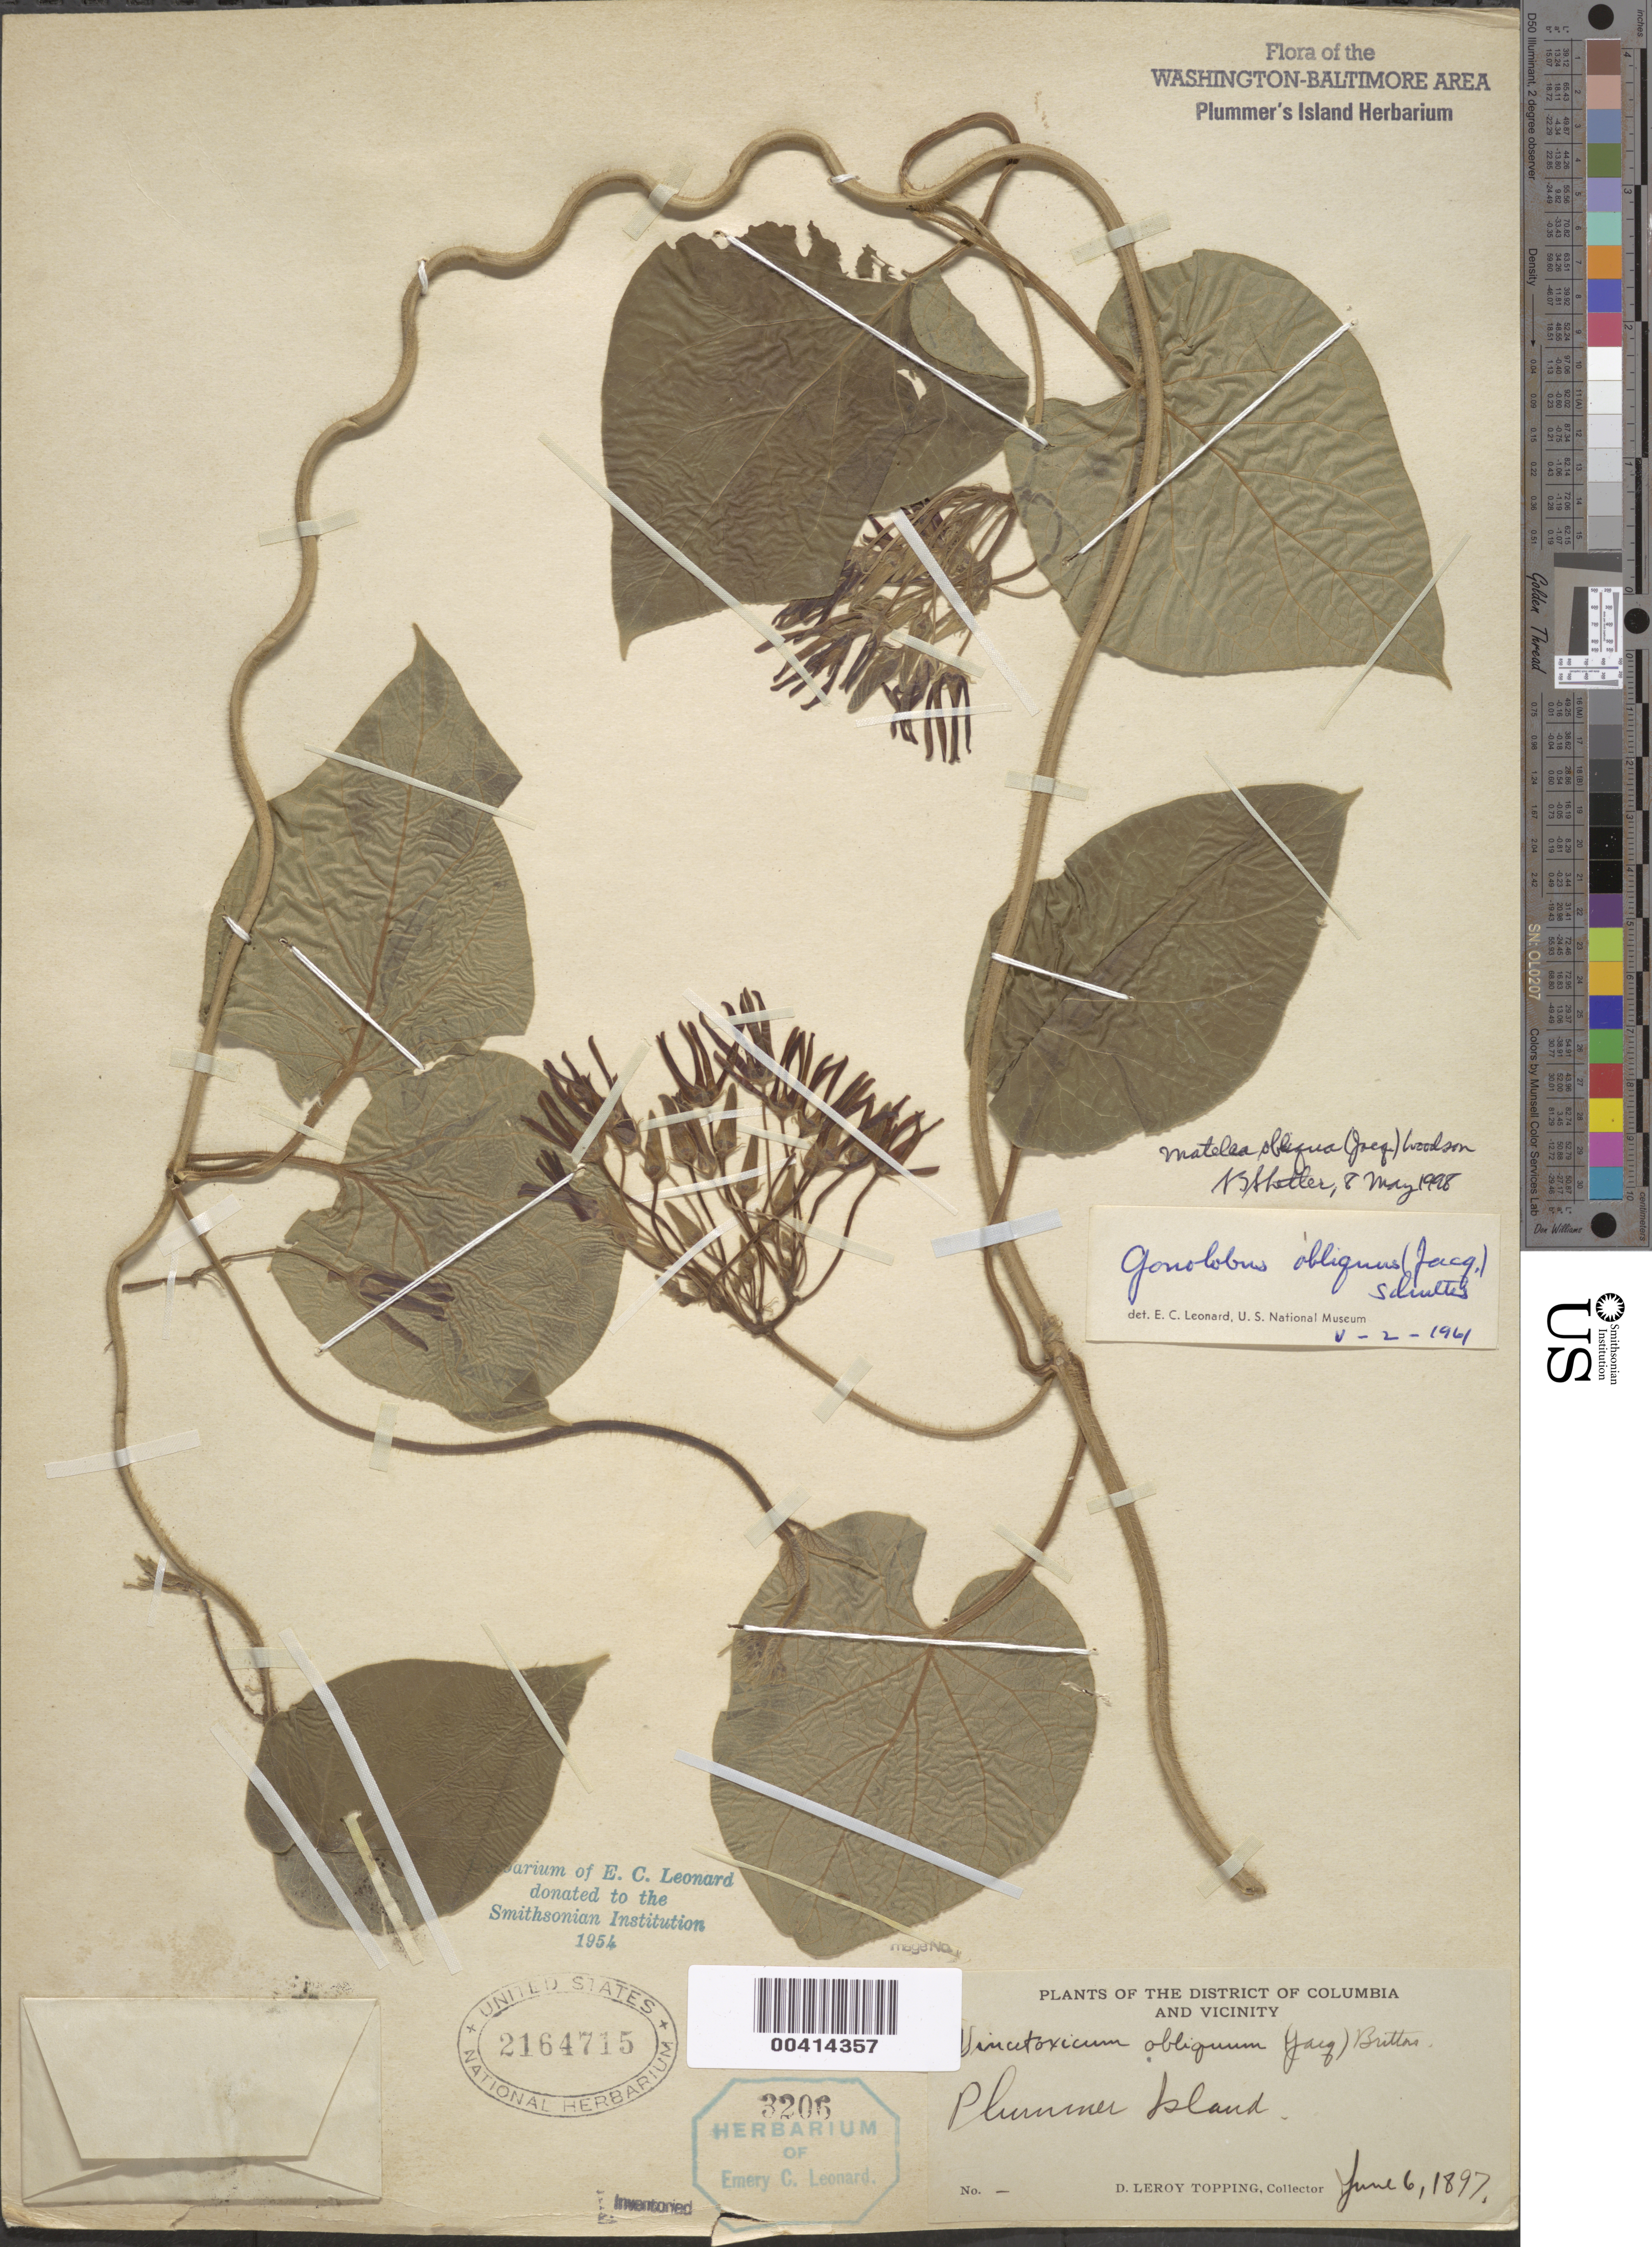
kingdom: Plantae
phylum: Tracheophyta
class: Magnoliopsida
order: Gentianales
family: Apocynaceae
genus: Matelea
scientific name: Matelea obliqua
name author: (Jacq.) Woodson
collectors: D. L. Topping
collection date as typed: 06 Jun 1897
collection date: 1897-06-06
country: United States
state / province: Maryland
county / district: Montgomery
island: Plummers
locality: Plummer's Island C. & O. Canal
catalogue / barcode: US 2164715